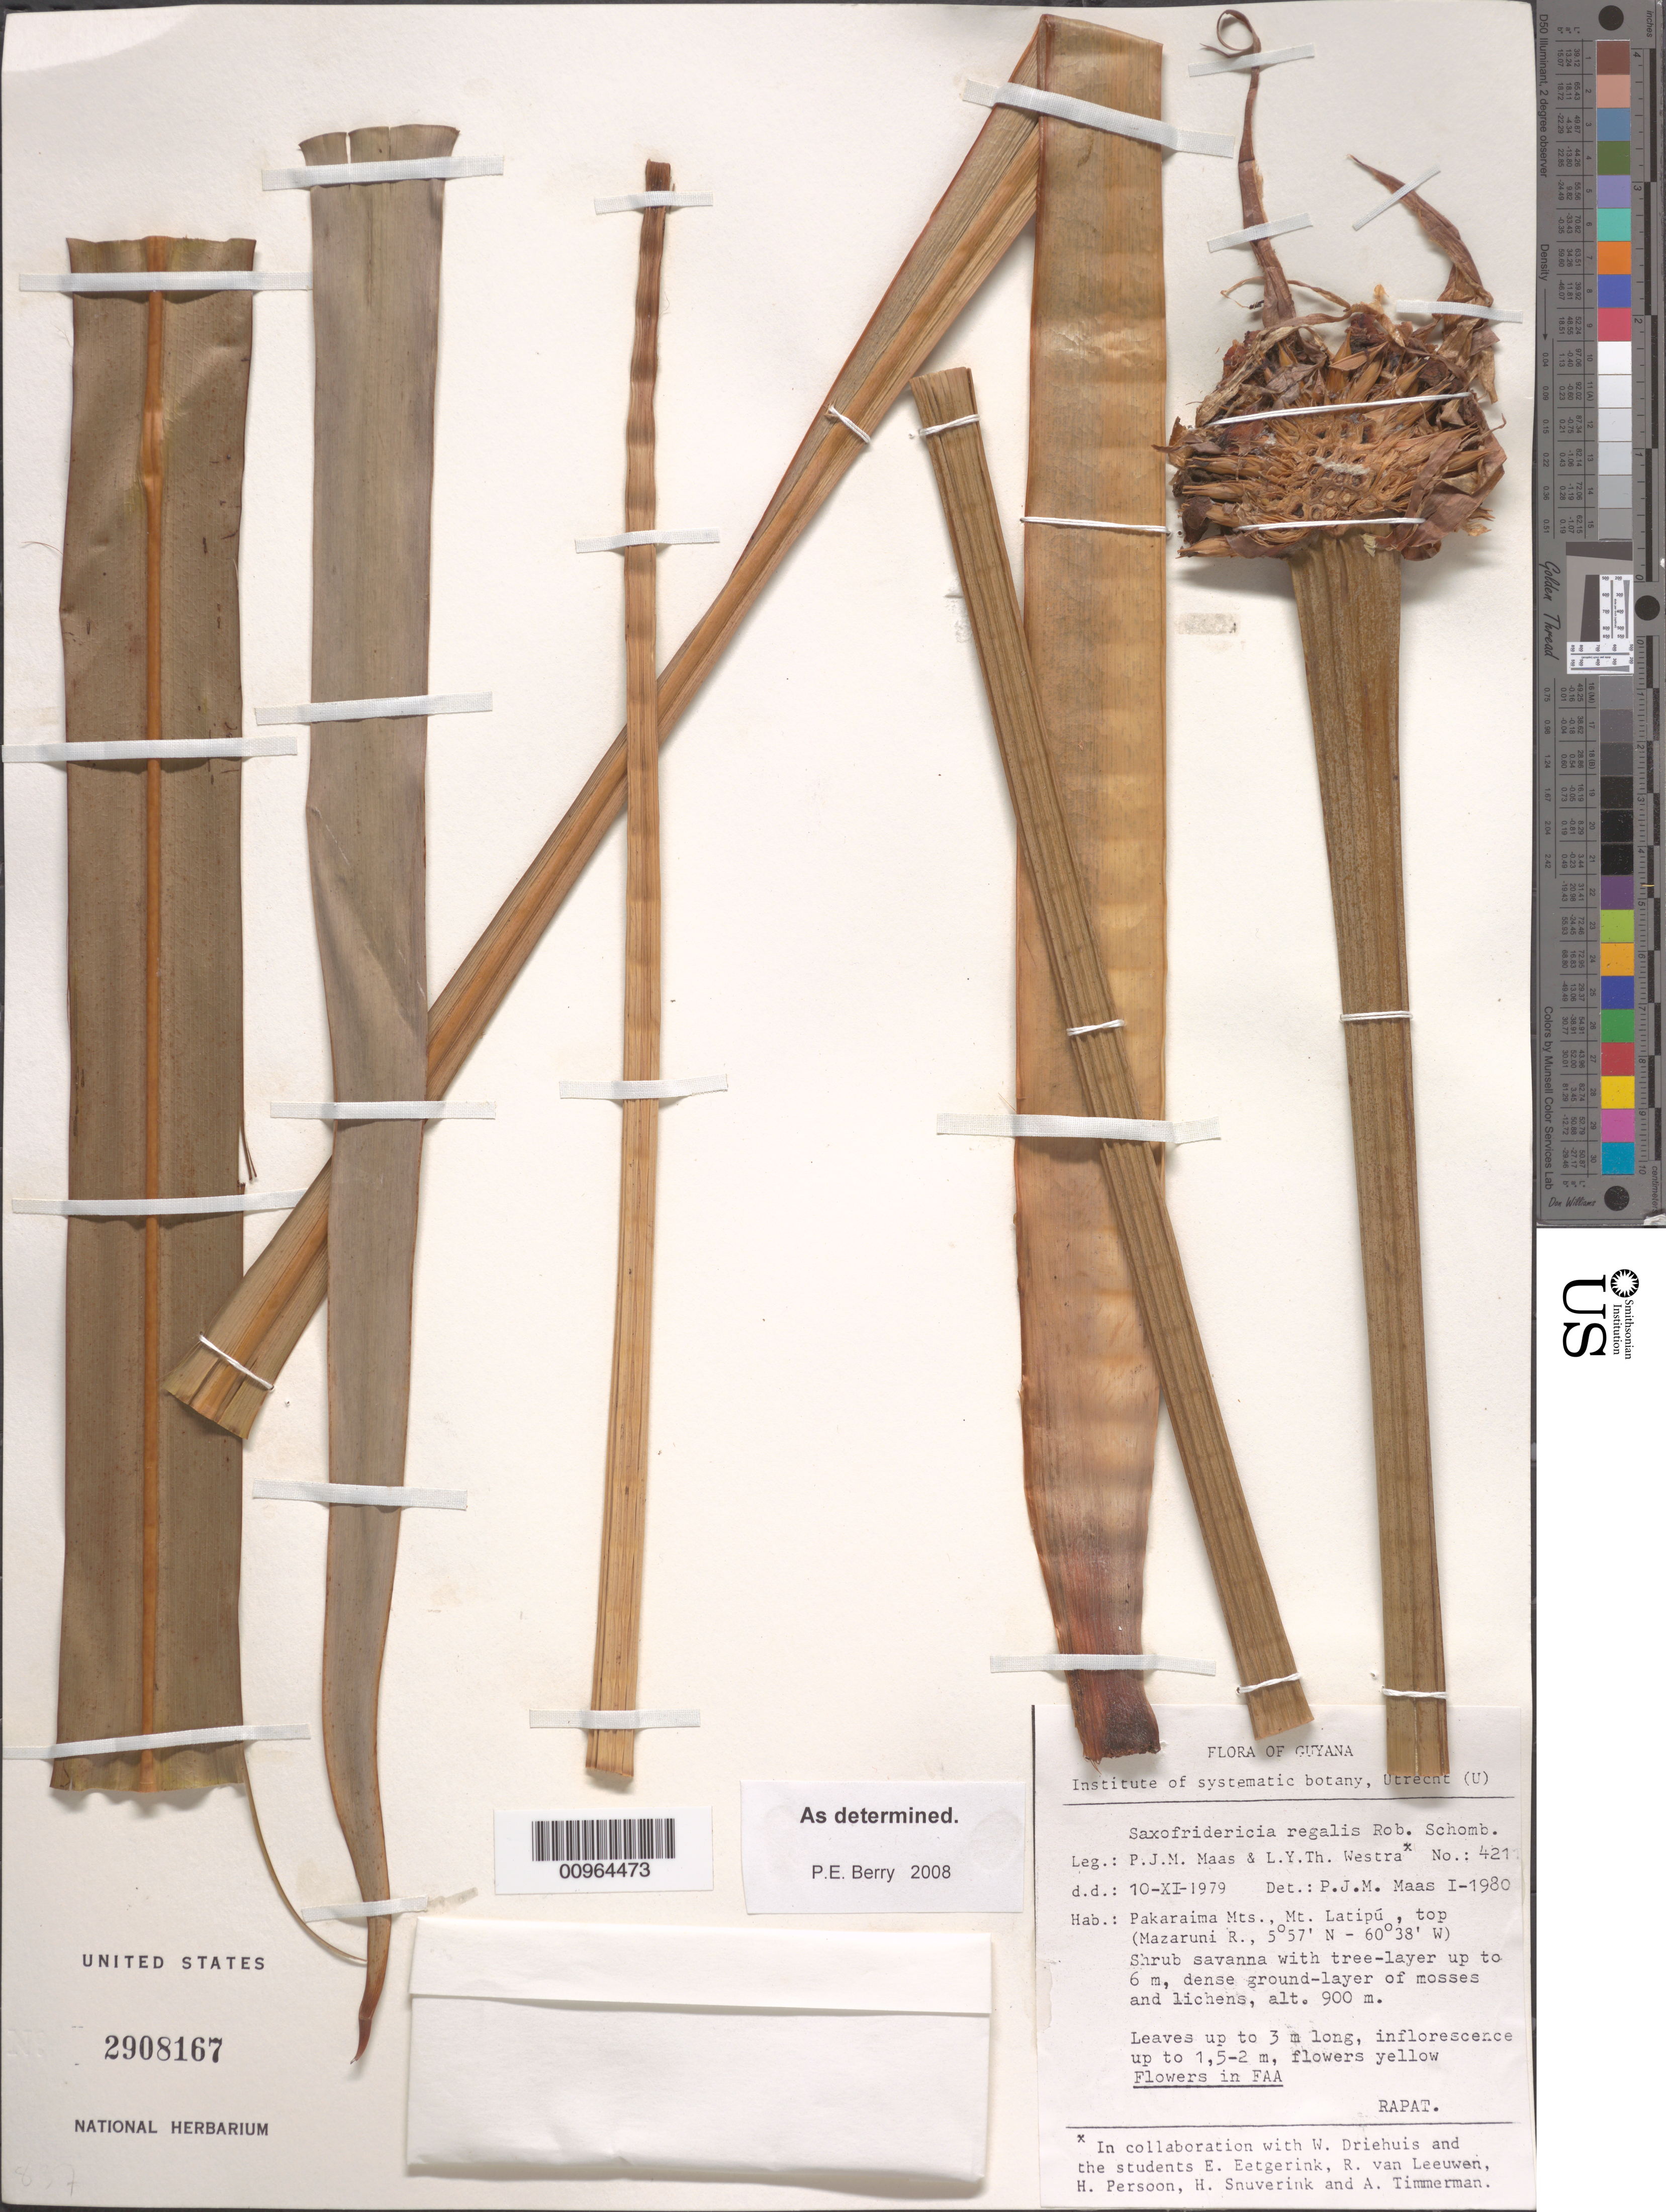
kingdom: Plantae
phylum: Tracheophyta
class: Liliopsida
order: Poales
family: Rapateaceae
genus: Saxofridericia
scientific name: Saxofridericia regalis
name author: R.H. Schomb.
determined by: Berry, P. E., (WIS), University of Wisconsin - Madison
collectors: P. Maas & L. Y. T. Westra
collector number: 421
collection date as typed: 10-Nov-79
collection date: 1979-11-10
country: Guyana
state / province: Cuyuni-Mazaruni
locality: Pakaraima Mts., Mt. Latipu, top; Mazaruni R.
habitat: Shrub savanna with tree-layer up to 6m, dense ground-layer of mosses and lichens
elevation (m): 900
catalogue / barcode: US 2908167